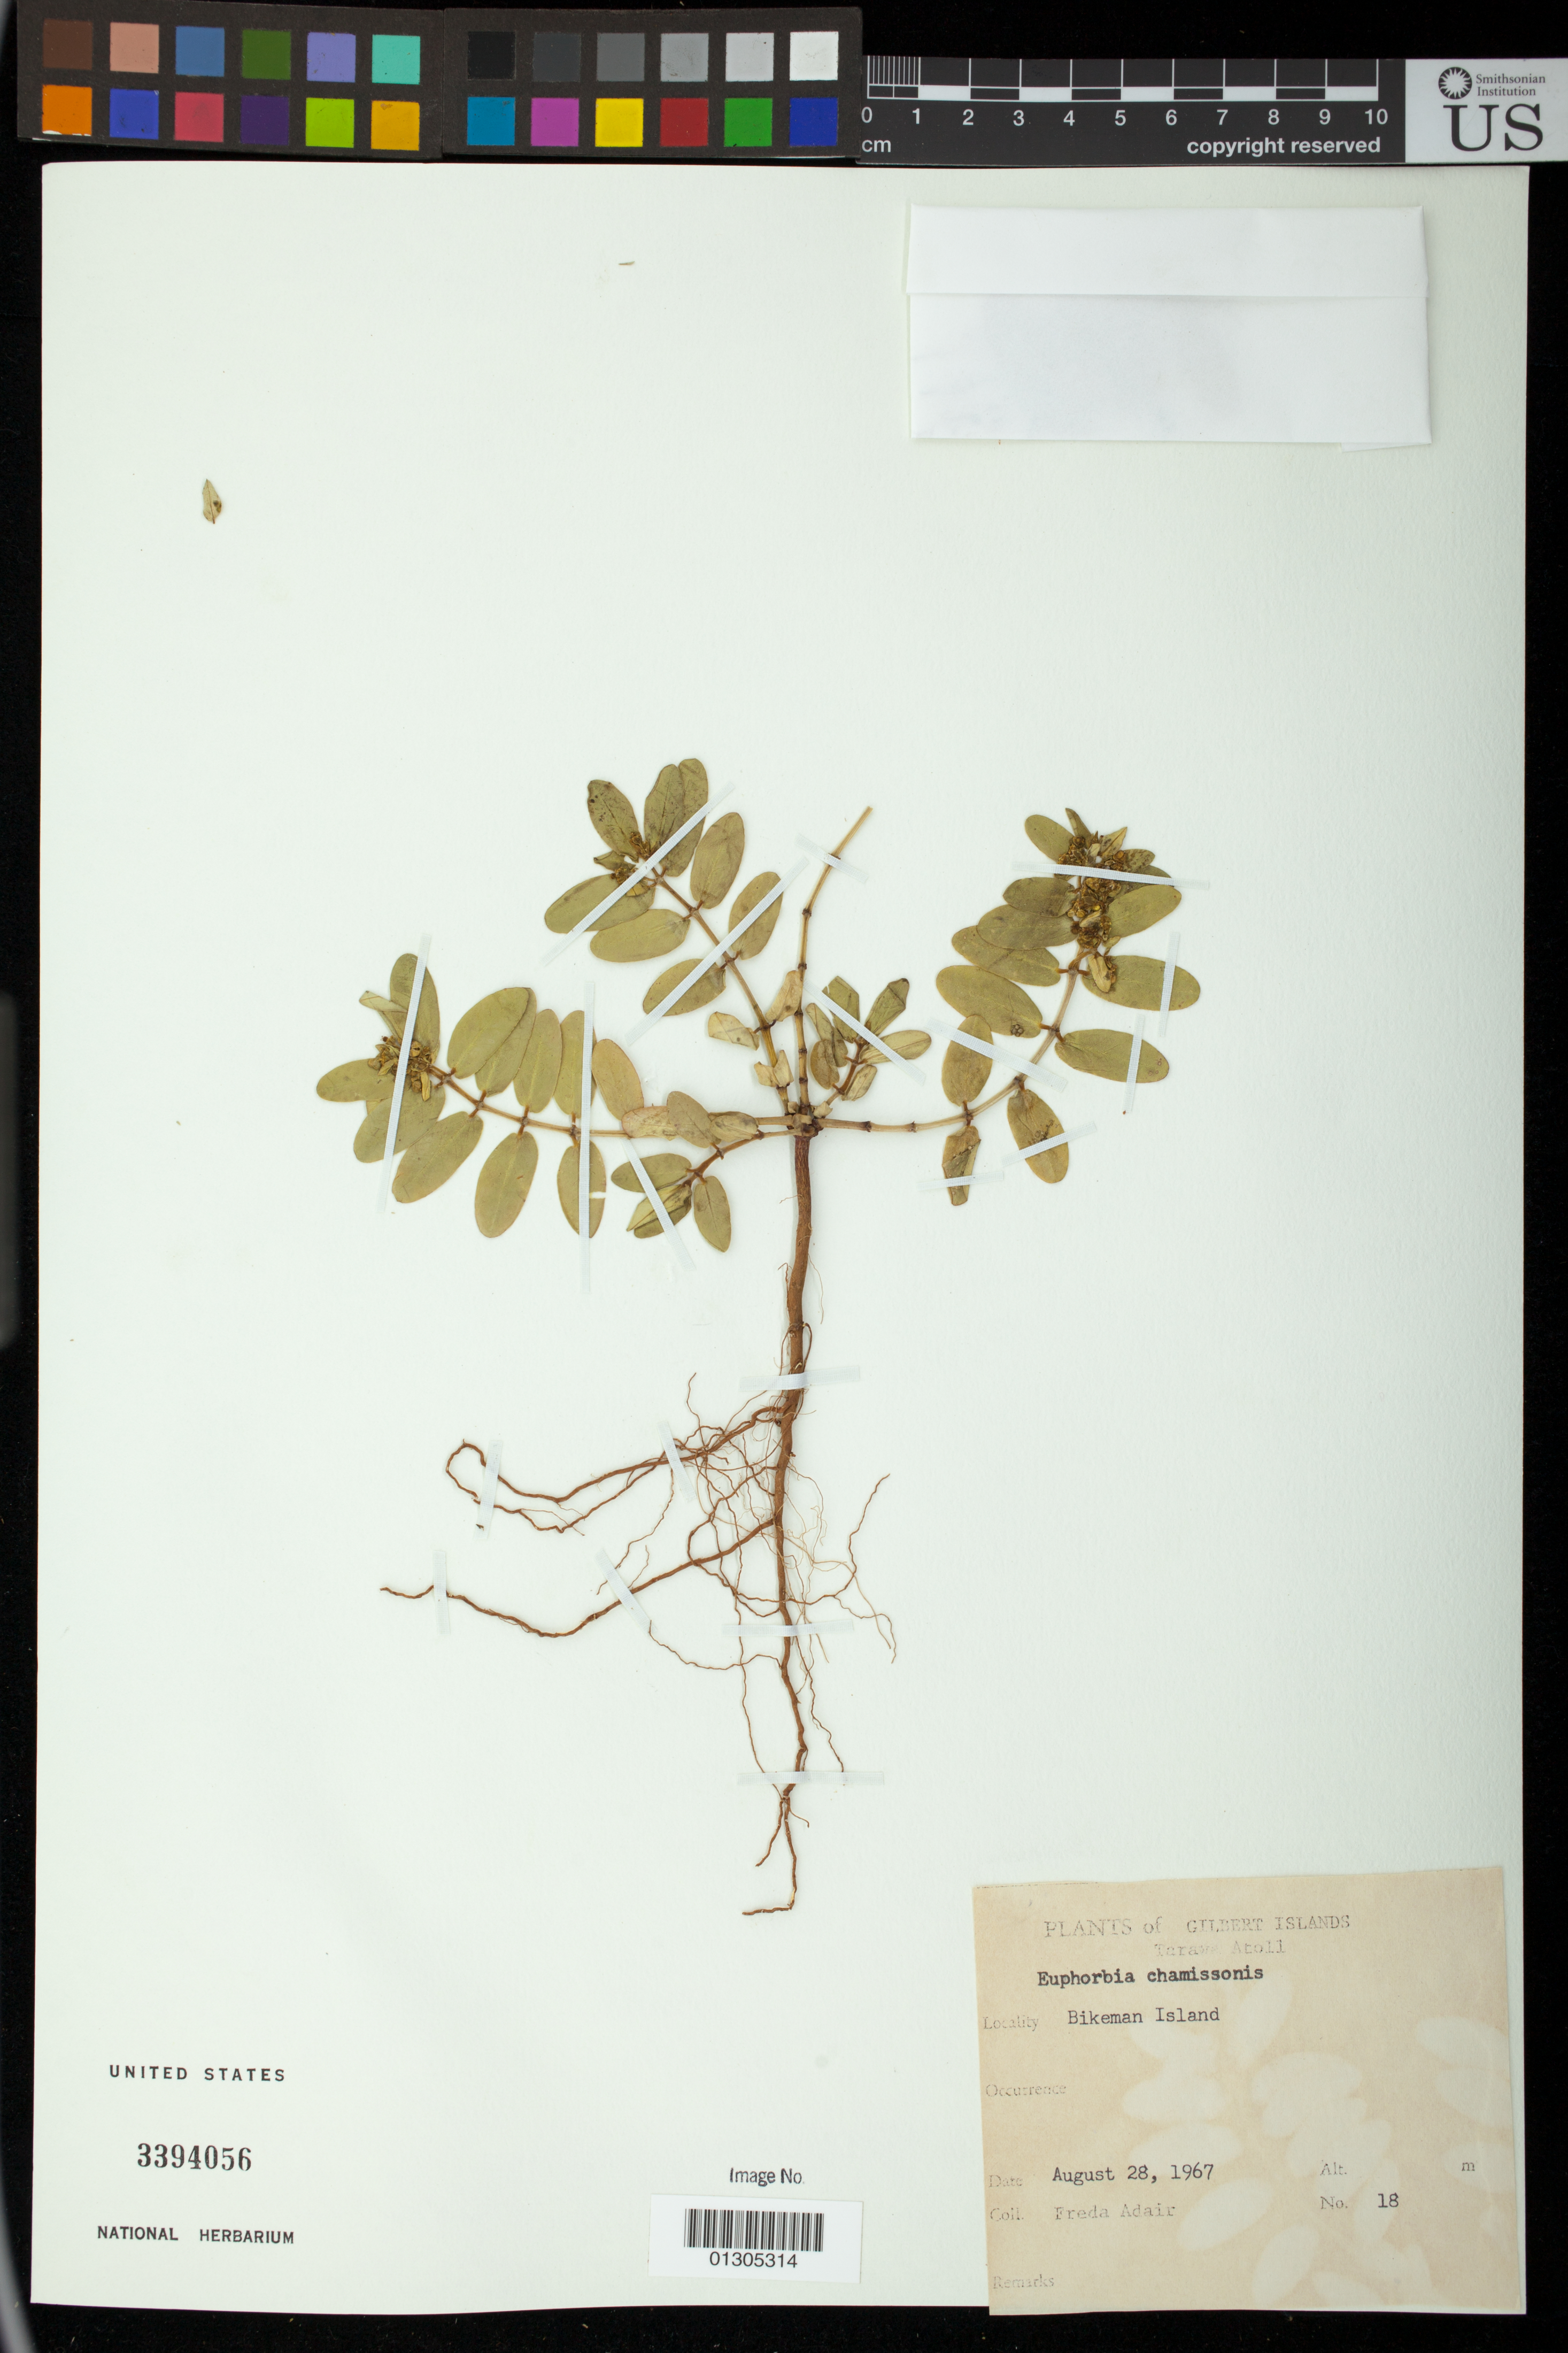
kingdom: Plantae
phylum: Tracheophyta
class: Magnoliopsida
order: Malpighiales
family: Euphorbiaceae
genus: Euphorbia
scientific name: Euphorbia chamissonis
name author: (Klotzsch ex Klotzsch & Garcke) Boiss.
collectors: F. Adair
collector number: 18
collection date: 1967-08-28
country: Kiribati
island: Tarawa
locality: Bikeman Island (Bikeman Bank)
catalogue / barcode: US 3394056